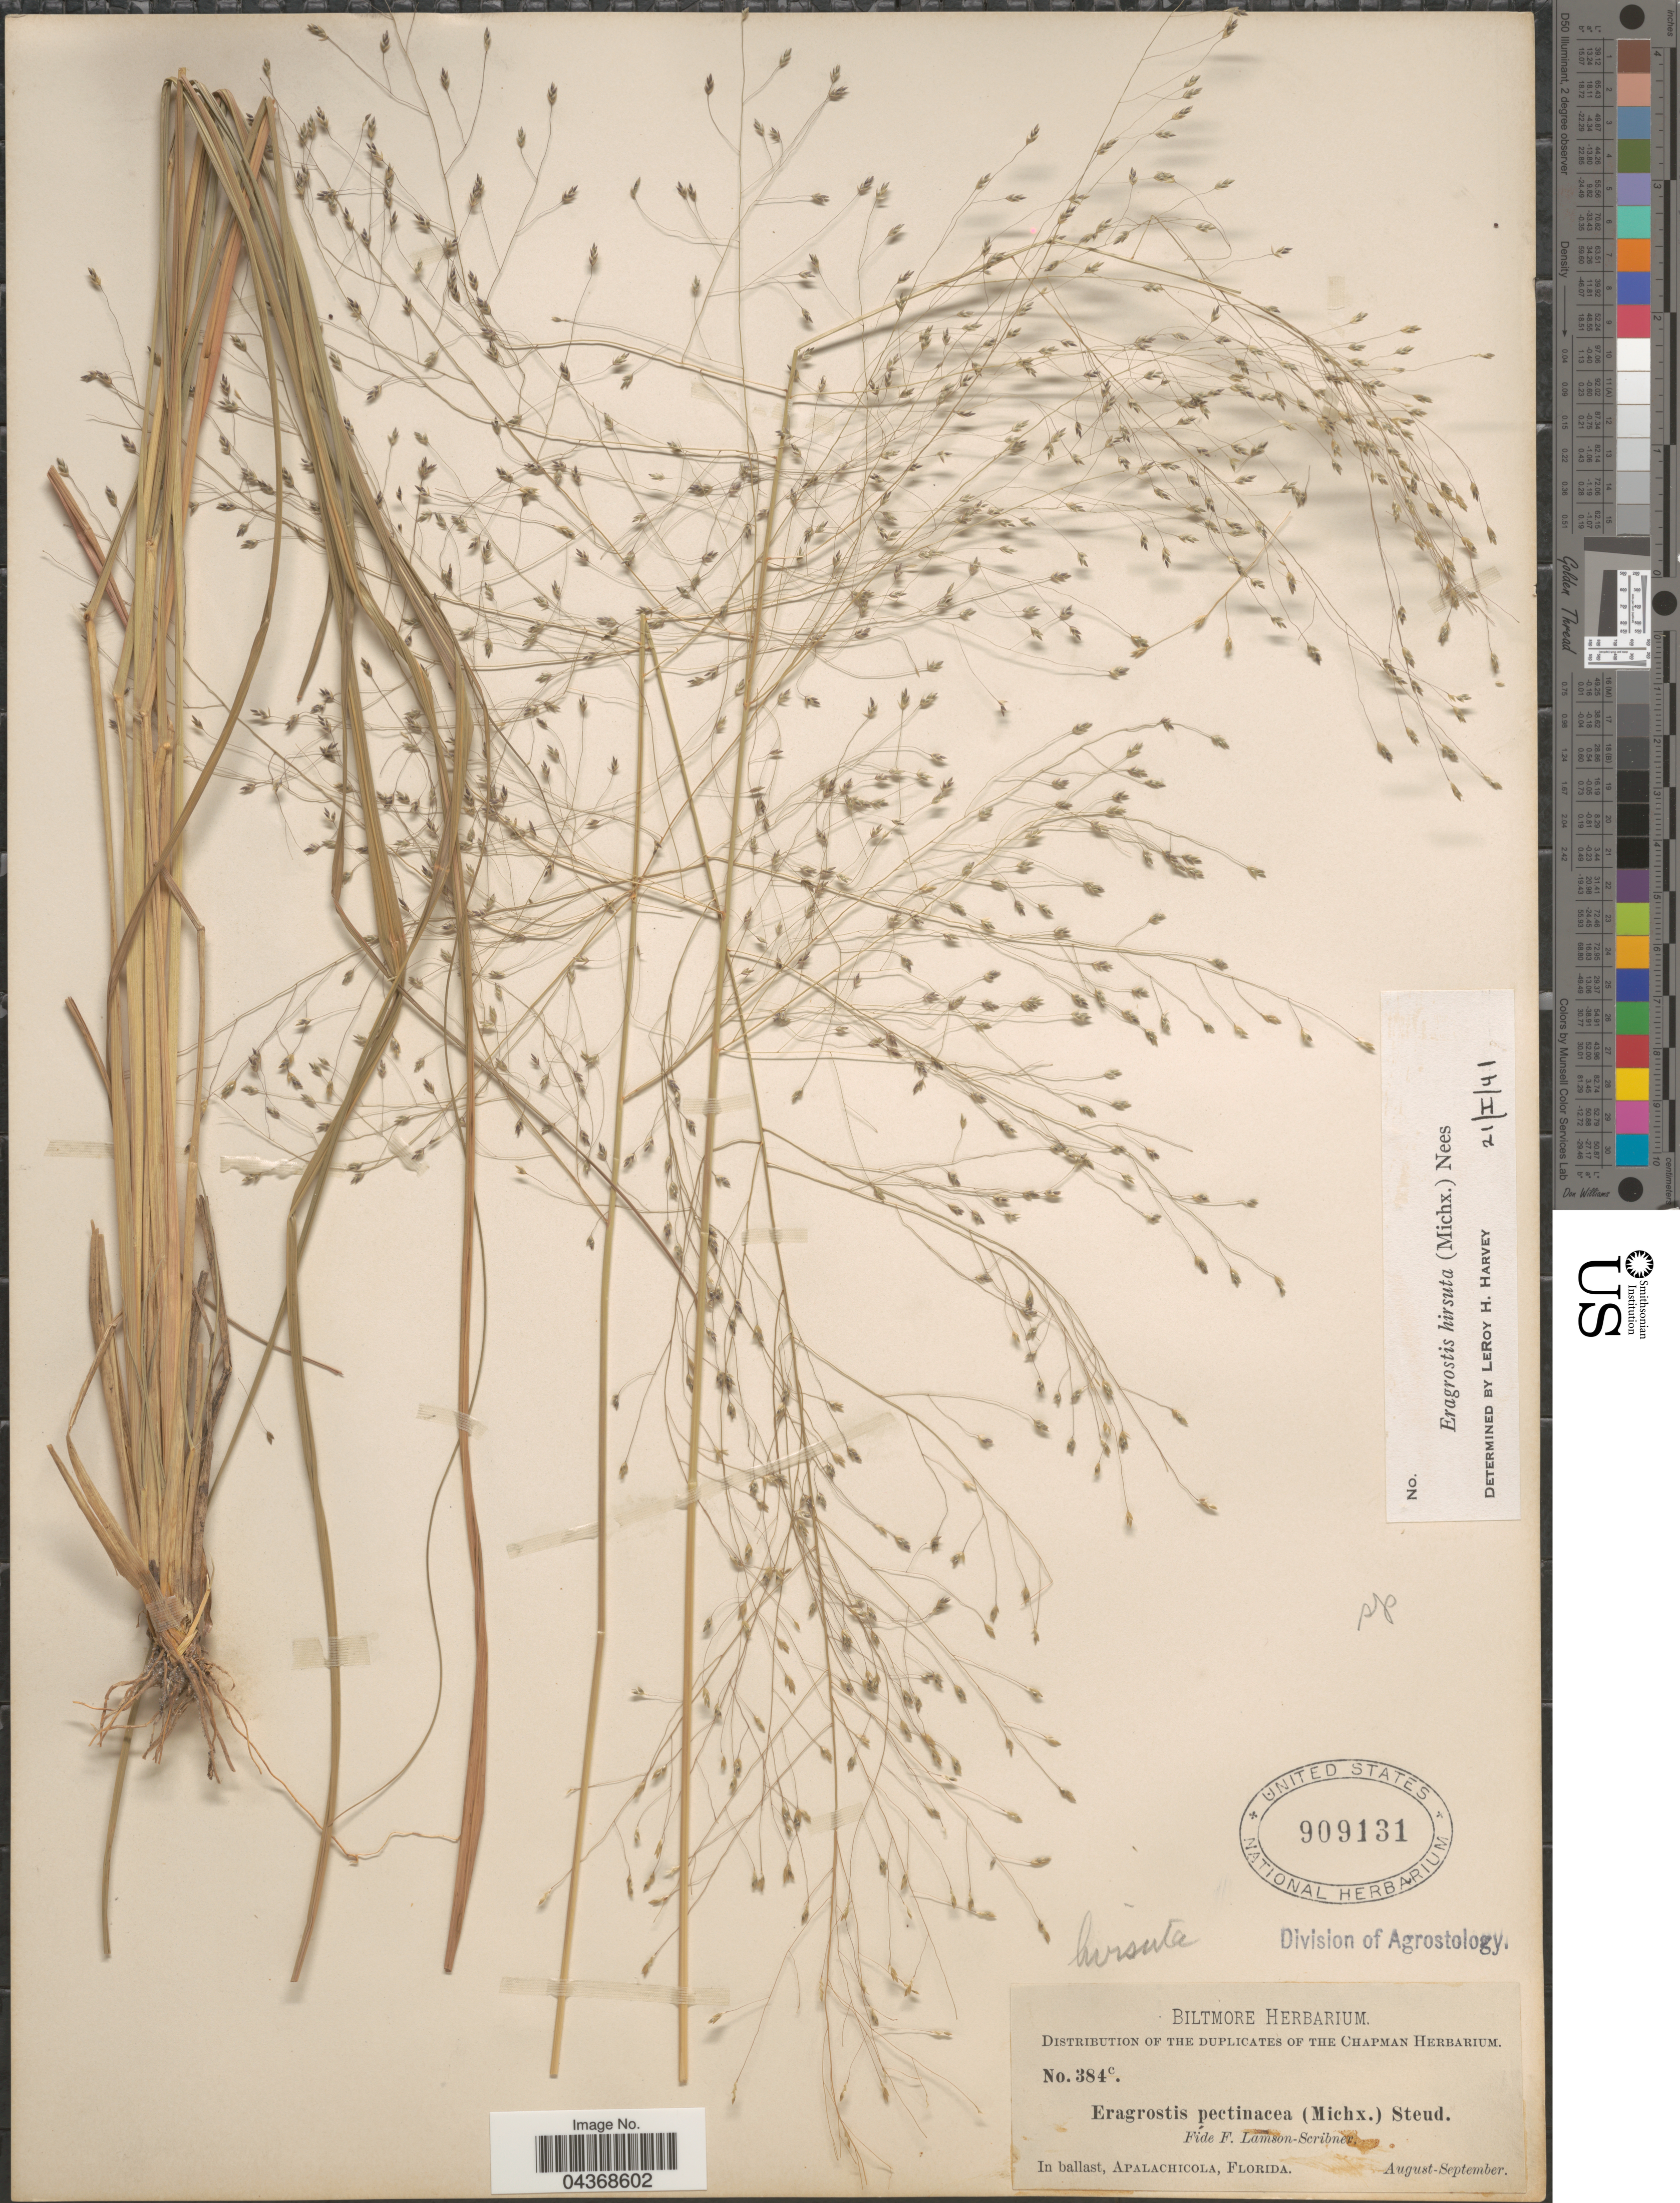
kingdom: Plantae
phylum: Tracheophyta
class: Liliopsida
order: Poales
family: Poaceae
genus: Eragrostis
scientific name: Eragrostis hirsuta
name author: (Michx.) Nees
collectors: ex herb. Biltmore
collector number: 384c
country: United States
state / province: Florida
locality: Apalachicola.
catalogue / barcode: US 909131